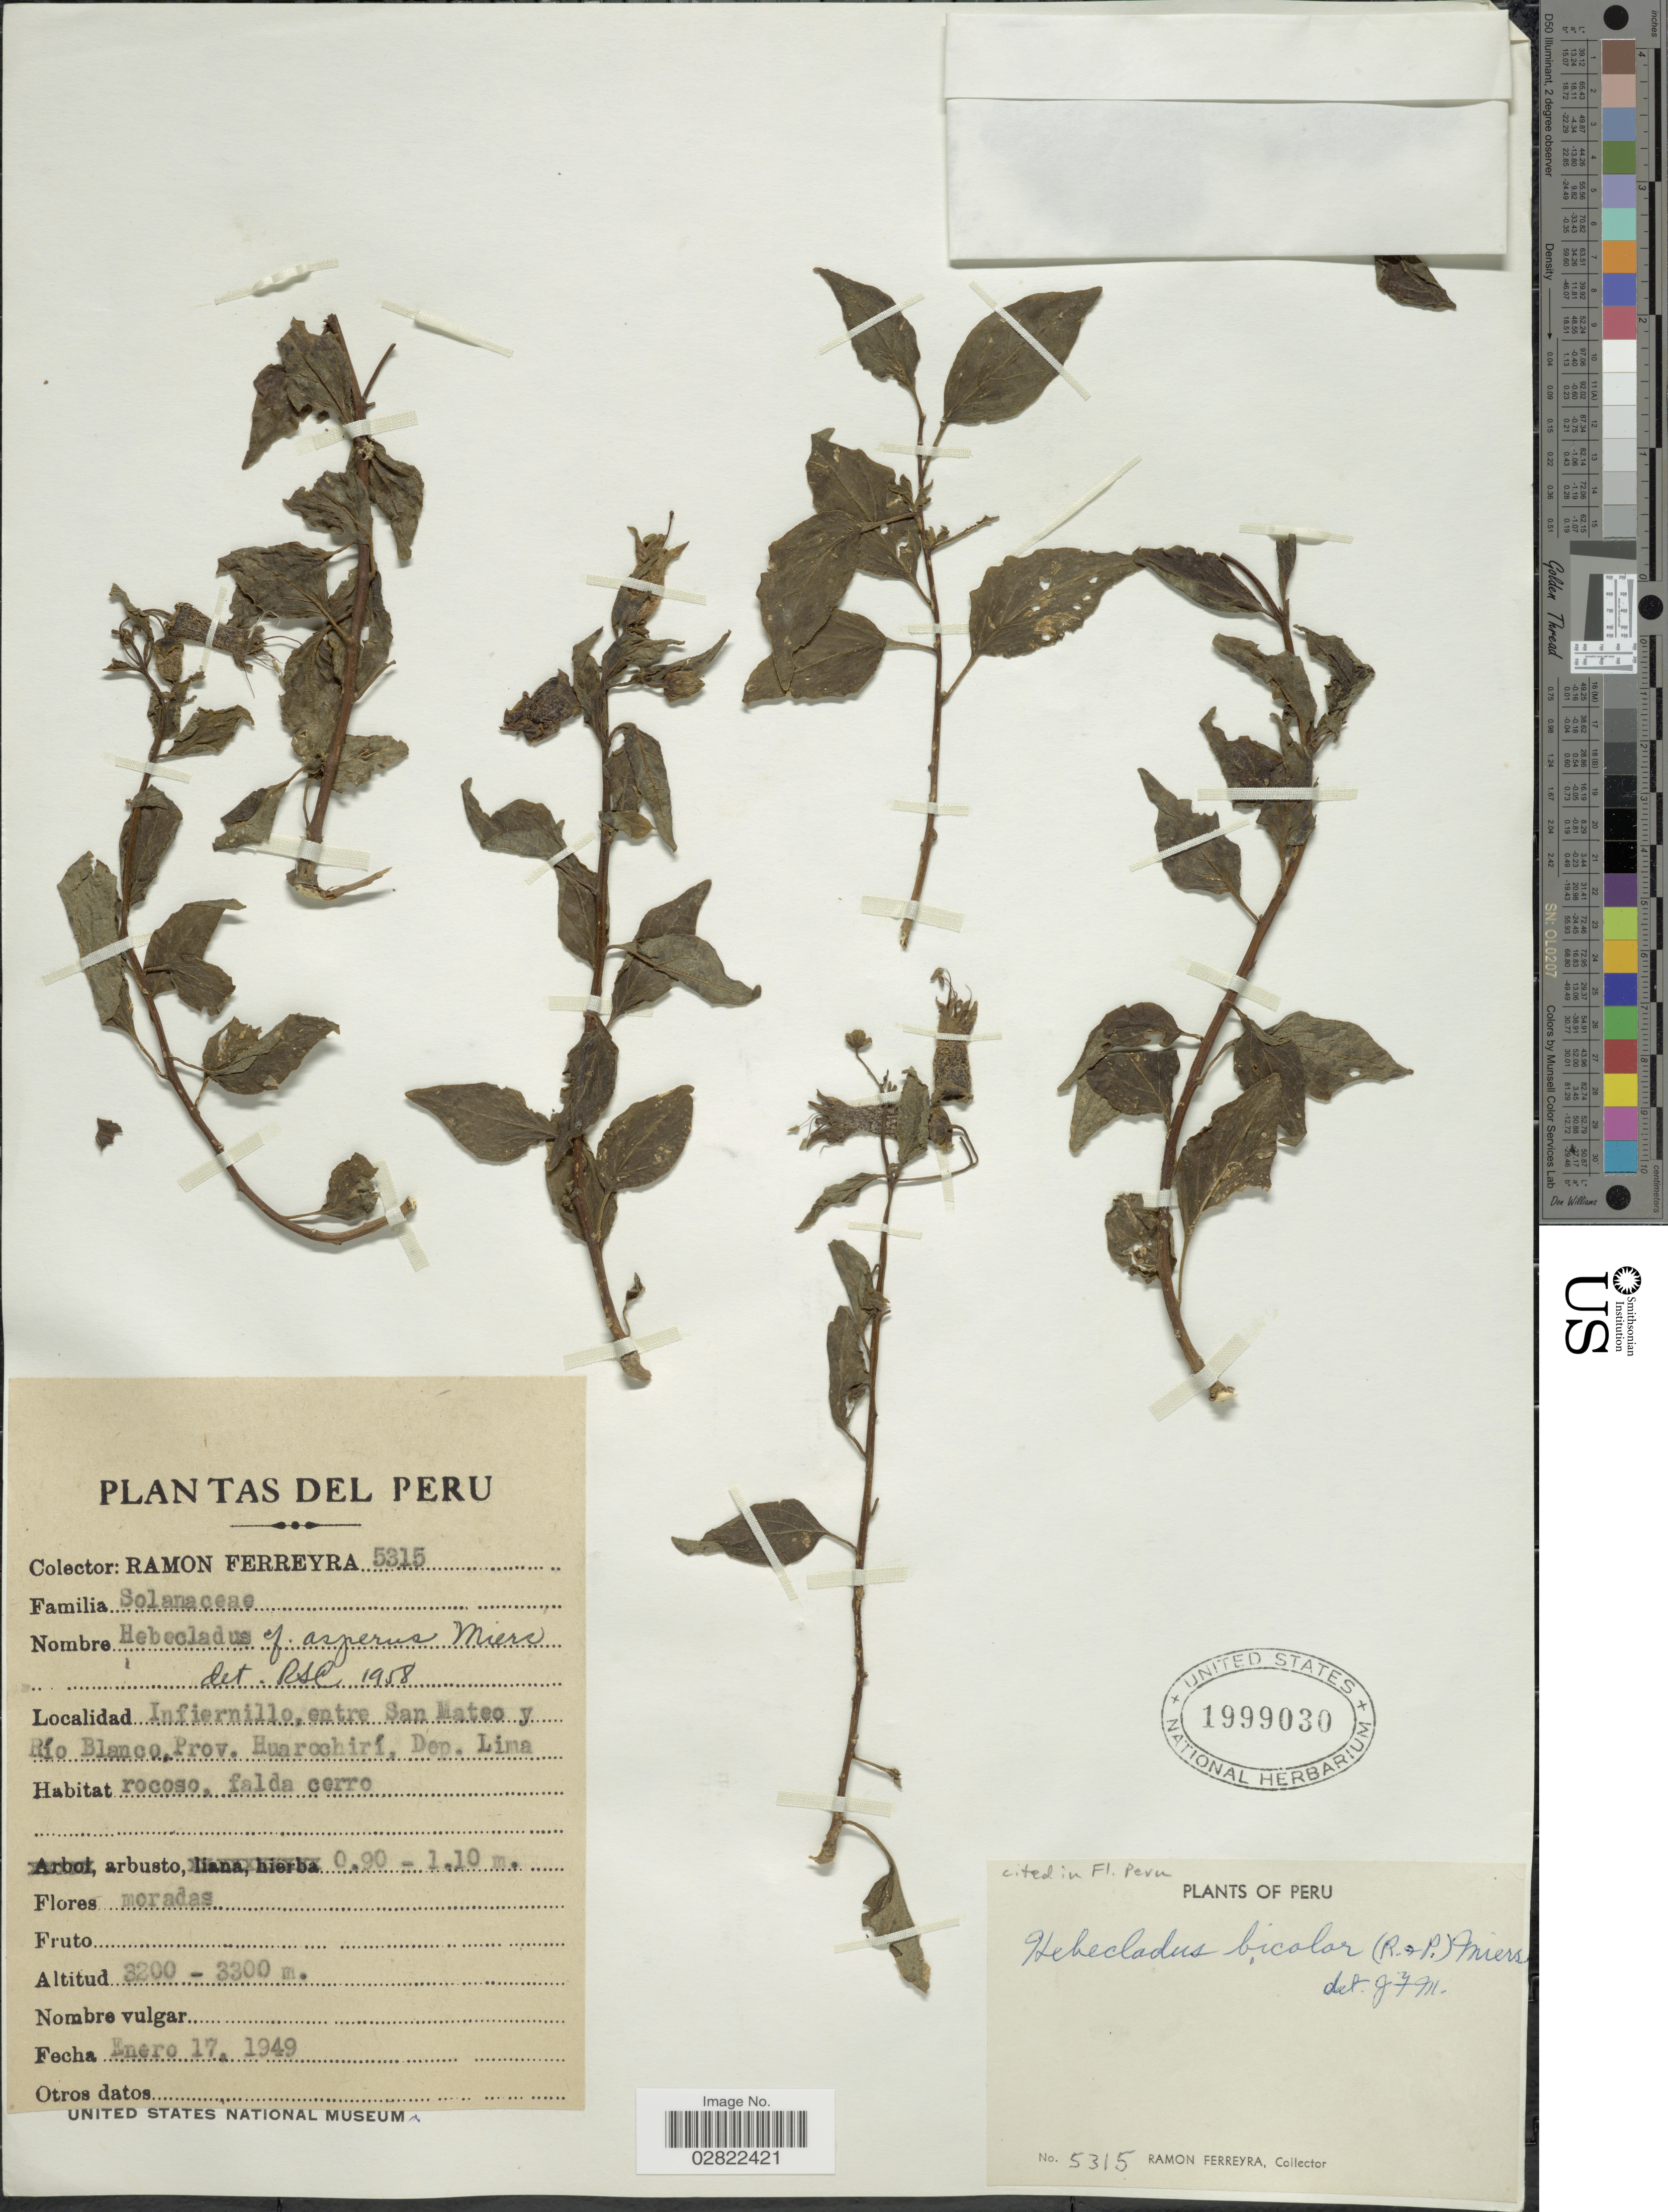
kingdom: Plantae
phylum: Tracheophyta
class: Magnoliopsida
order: Solanales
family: Solanaceae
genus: Hebecladus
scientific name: Hebecladus bicolor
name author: (Ruiz & Pav.) Miers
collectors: R. A. Ferreyra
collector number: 5315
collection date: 1949-01-17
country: Peru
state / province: Lima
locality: Infiernillo, entre San Mateo y Río Blanco, Prov. Huarochirí, Dep. Lima.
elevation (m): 3200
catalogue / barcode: US 1999030